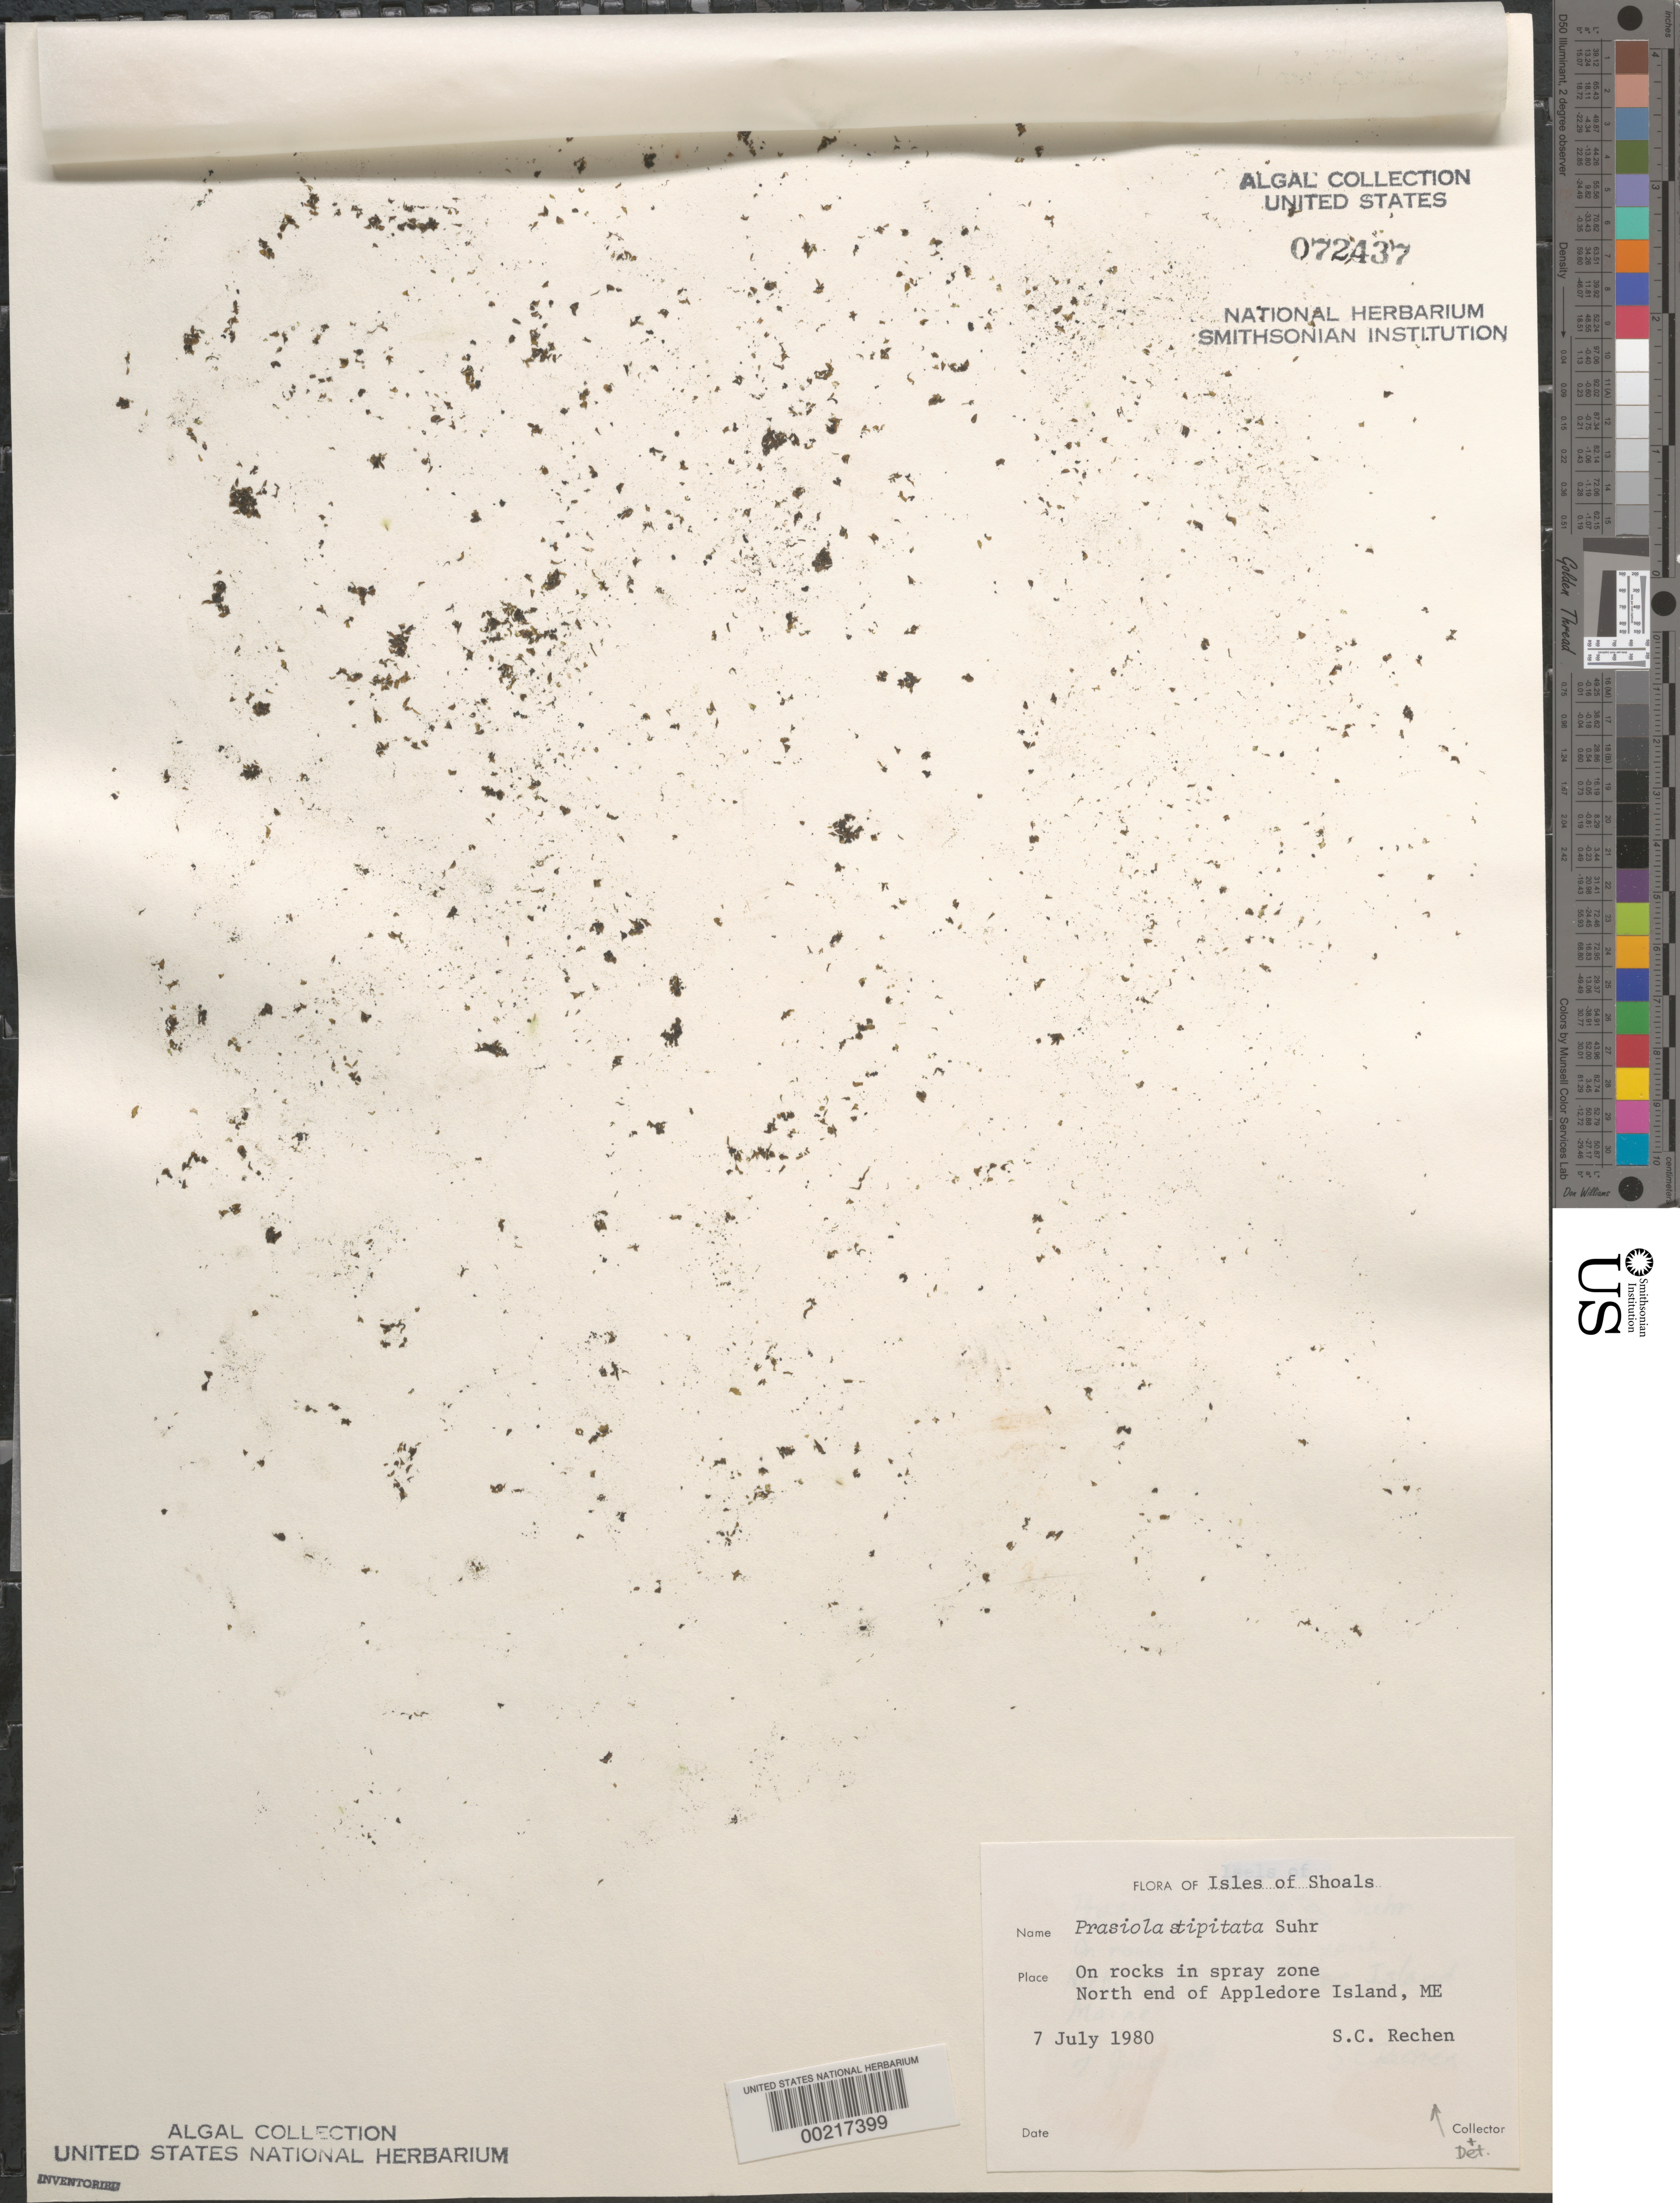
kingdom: Plantae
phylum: Chlorophyta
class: Trebouxiophyceae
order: Prasiolales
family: Prasiolaceae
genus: Prasiola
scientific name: Prasiola stipitata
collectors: S. Rechen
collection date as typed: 07 Jul 1980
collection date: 1980-07-07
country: United States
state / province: Maine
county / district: York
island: Appledore Island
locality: North end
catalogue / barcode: US 72437